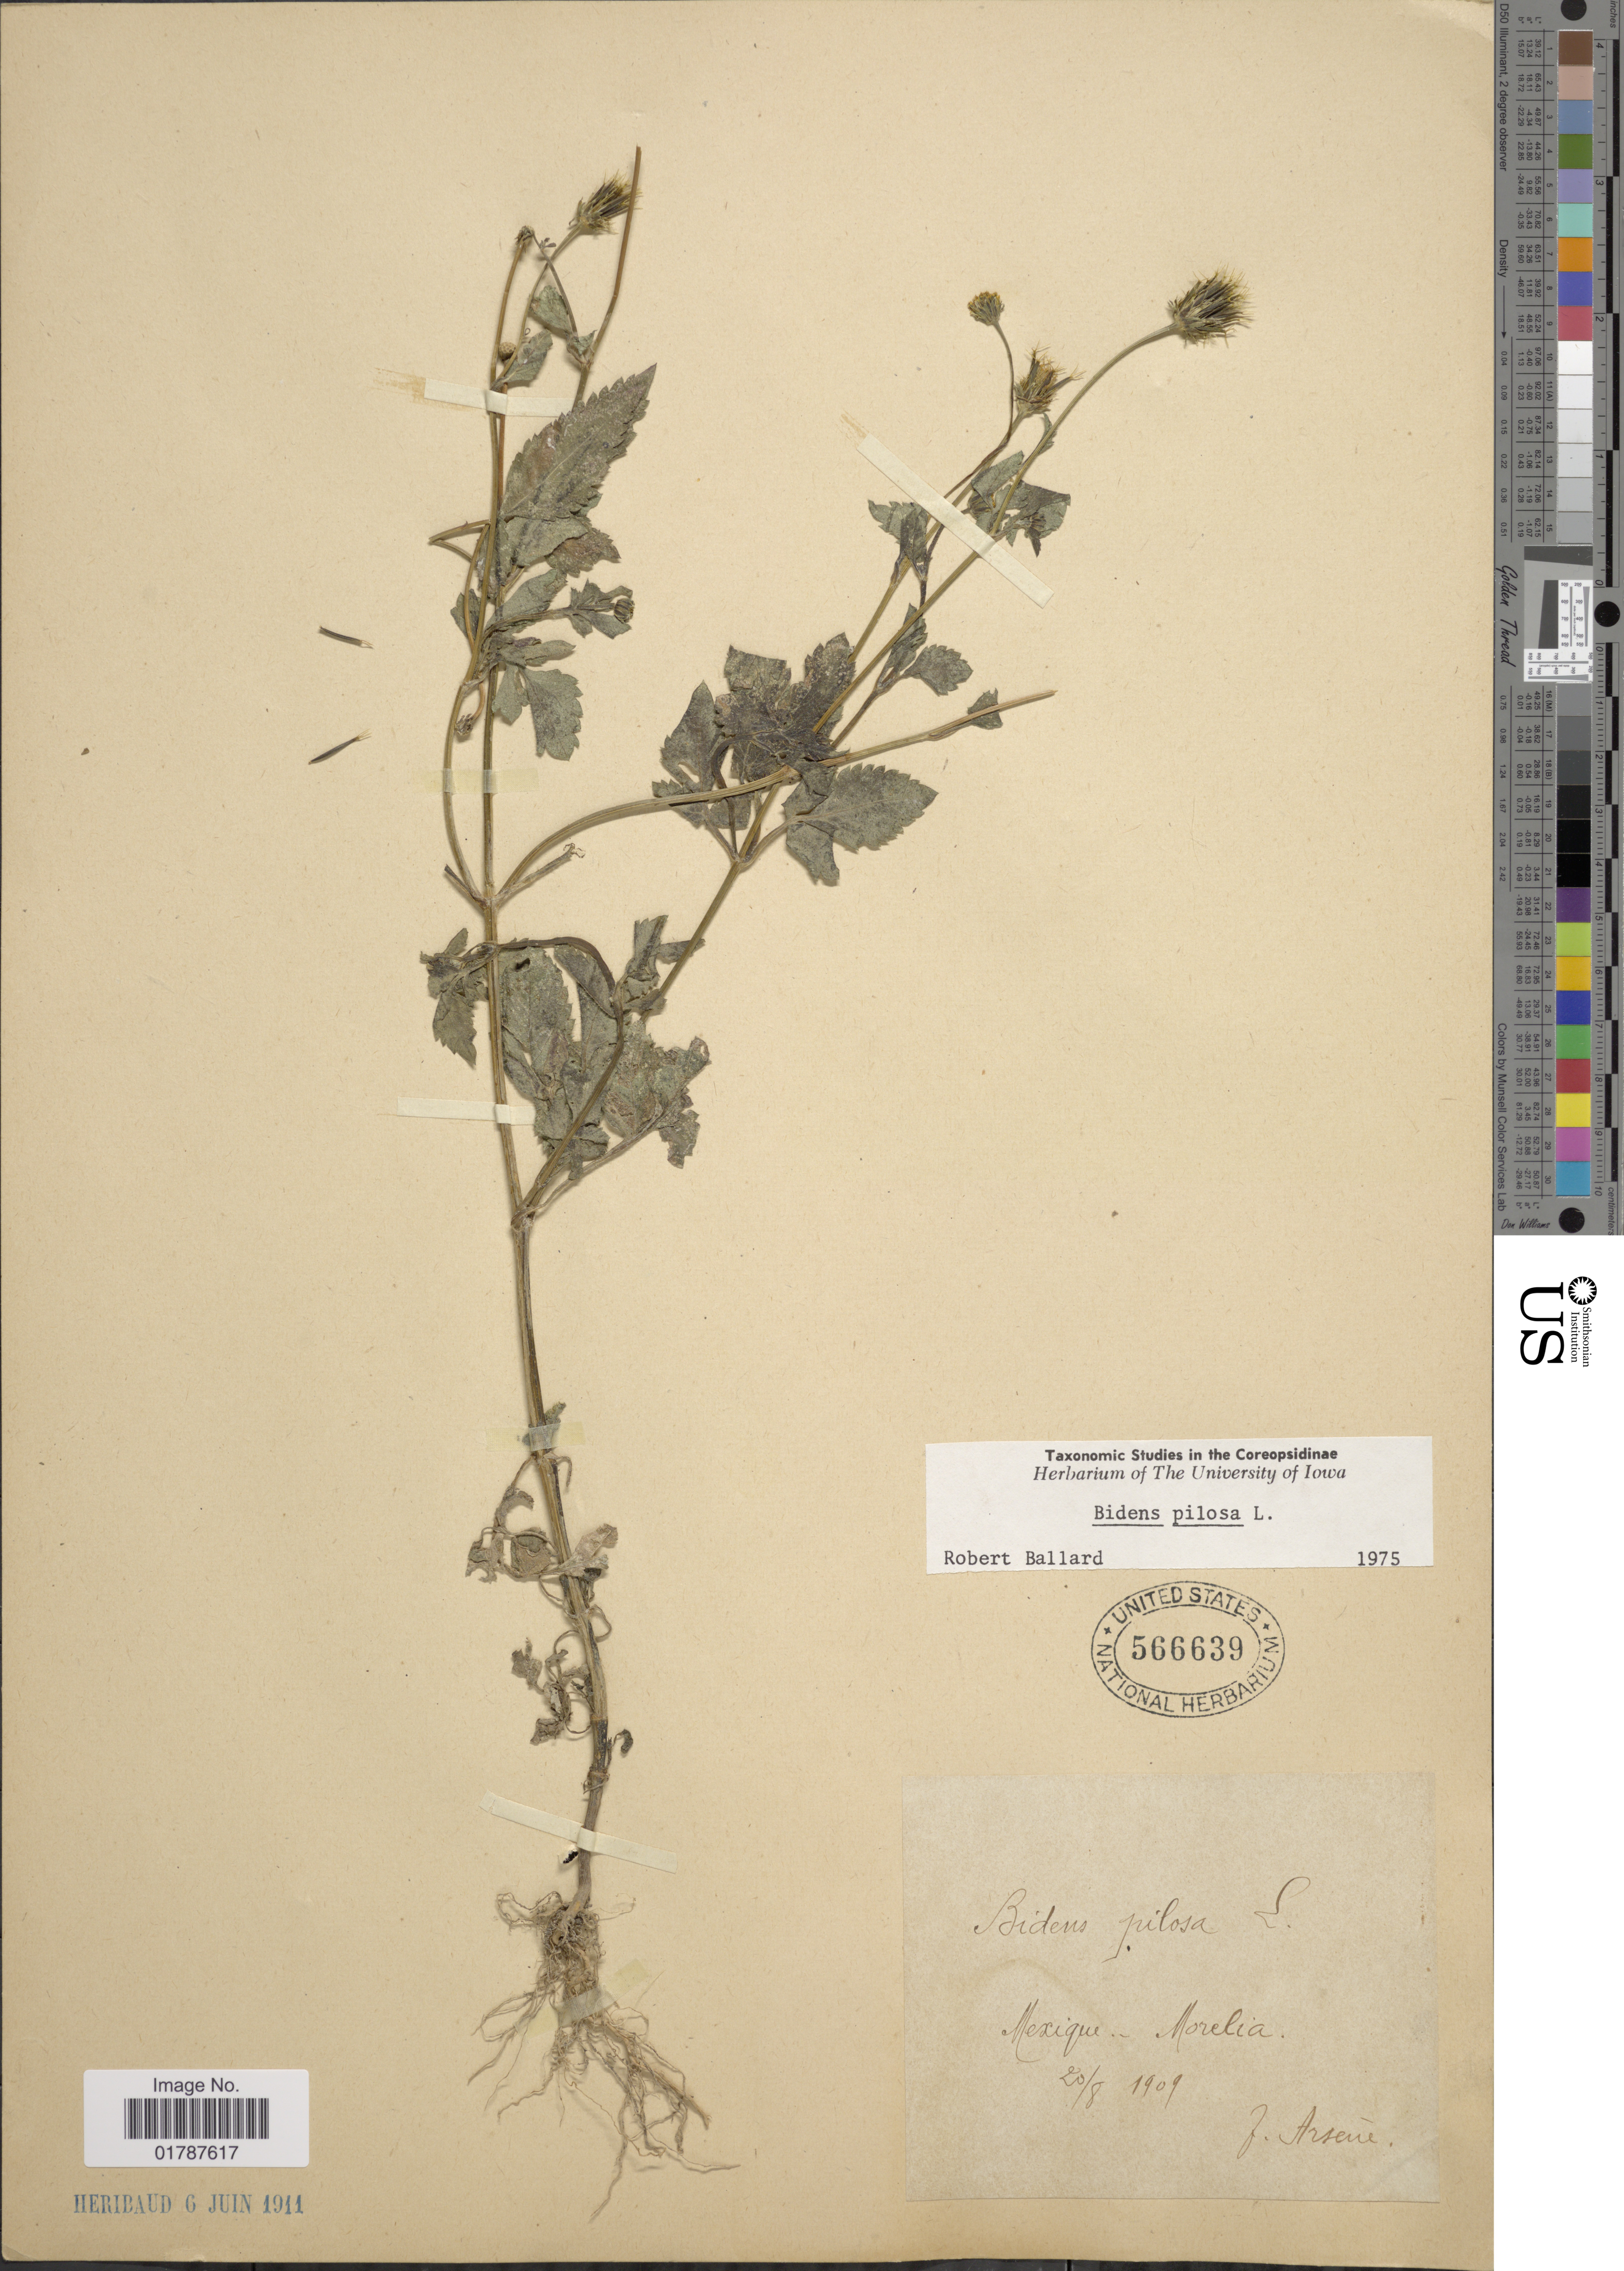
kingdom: Plantae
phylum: Tracheophyta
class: Magnoliopsida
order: Asterales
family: Asteraceae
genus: Bidens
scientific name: Bidens pilosa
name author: L.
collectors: F. Arsène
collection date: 1909-08-20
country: Mexico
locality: Morelia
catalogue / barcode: US 566639